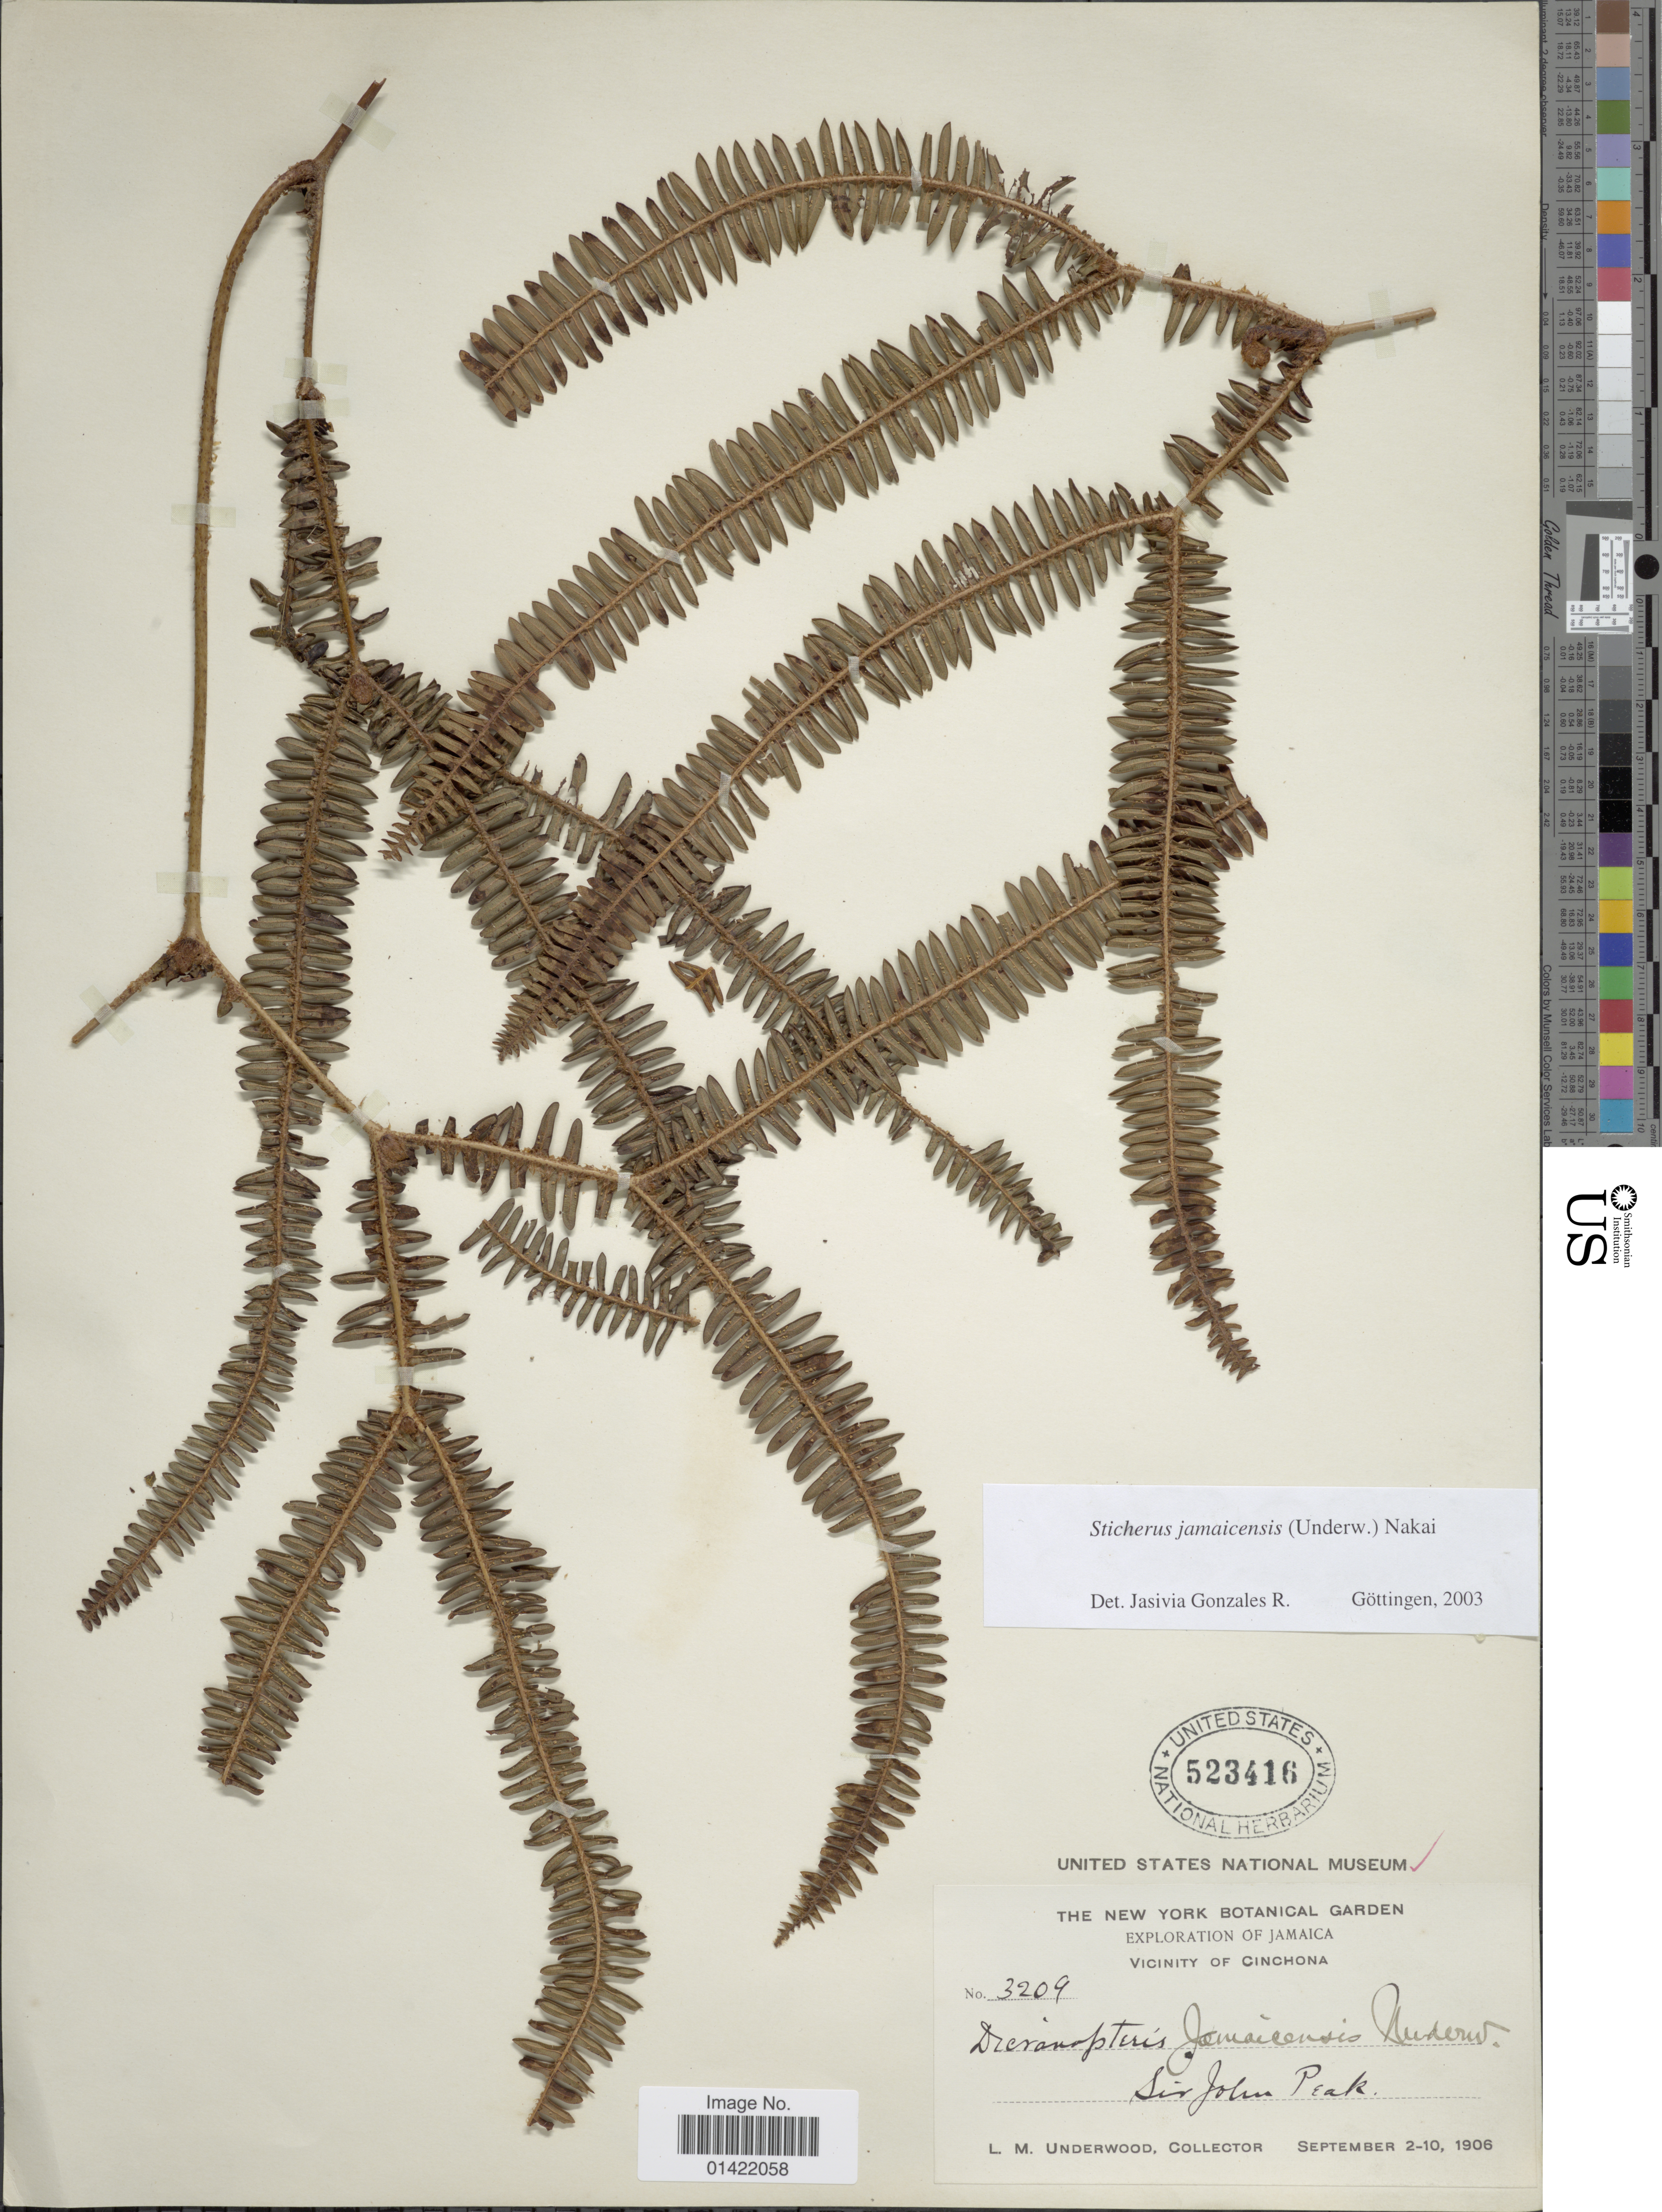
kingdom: Plantae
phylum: Tracheophyta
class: Polypodiopsida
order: Gleicheniales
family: Gleicheniaceae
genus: Sticherus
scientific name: Sticherus jamaicensis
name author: (Underw.) Nakai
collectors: L. M. Underwood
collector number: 3209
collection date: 1906-09-02/1906-09-10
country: Jamaica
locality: Vicinity of Cinchona. Sir John Peak.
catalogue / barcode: US 523416